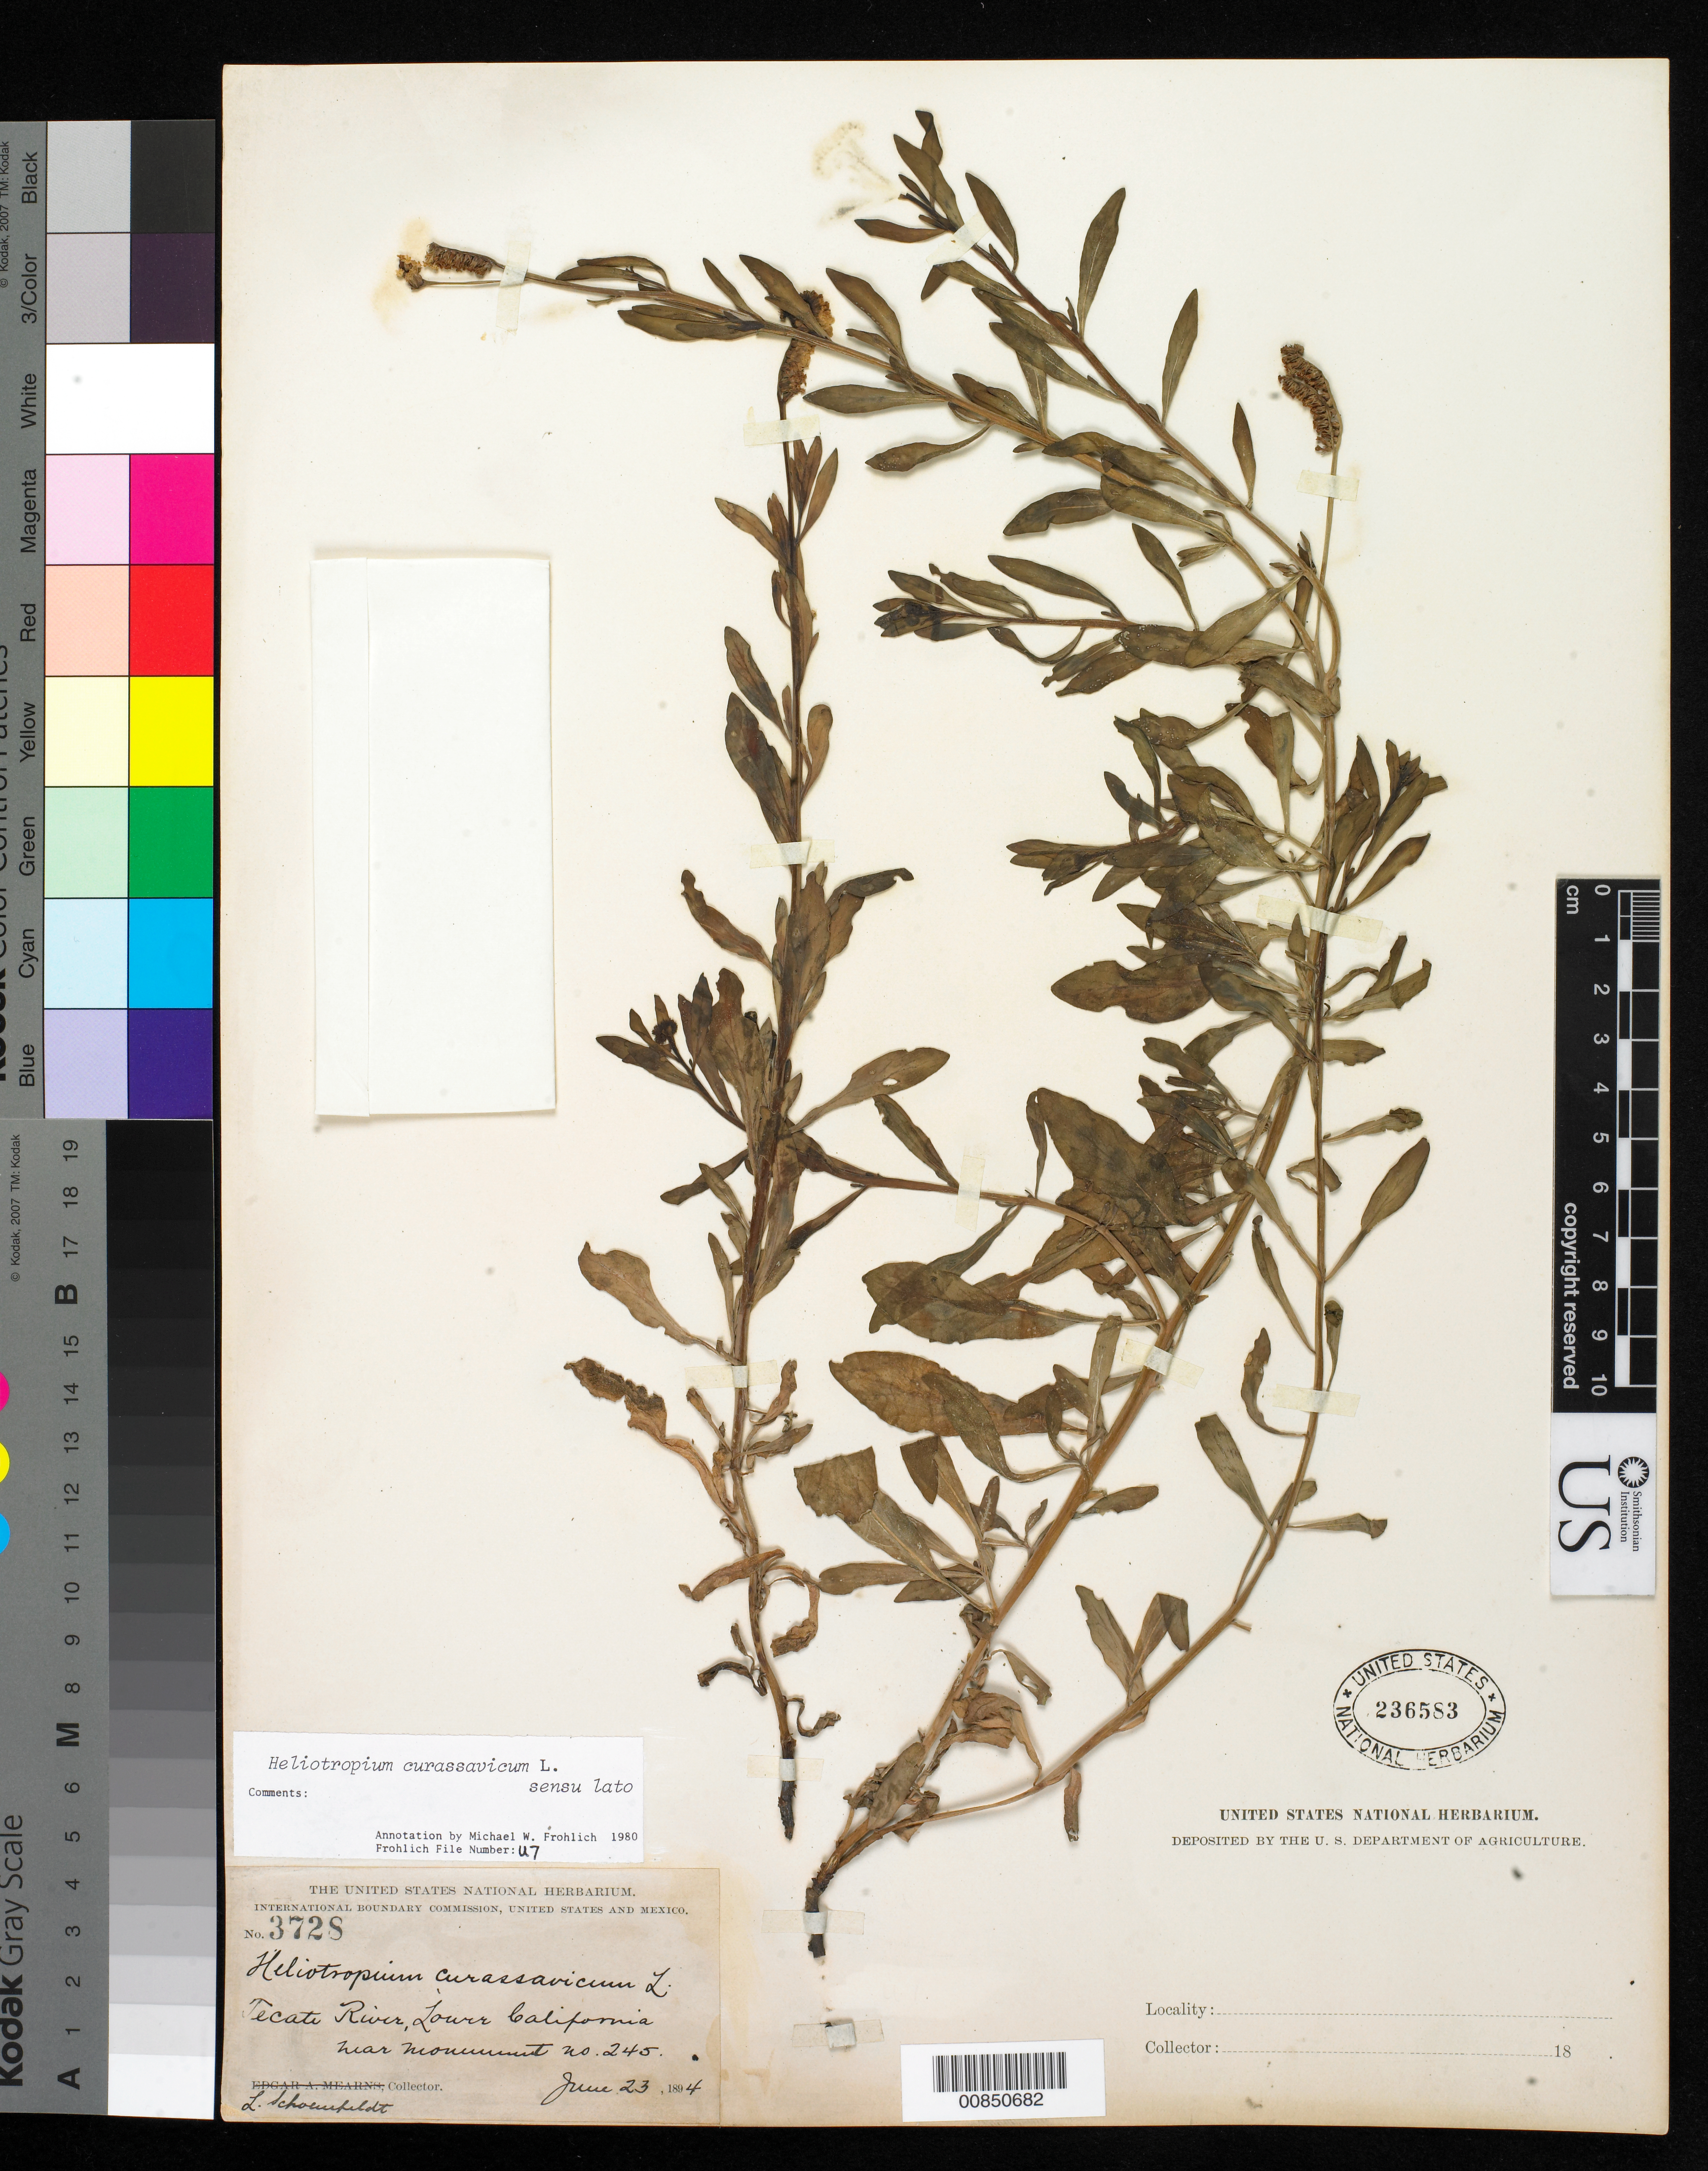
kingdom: Plantae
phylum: Tracheophyta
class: Magnoliopsida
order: Boraginales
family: Heliotropiaceae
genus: Heliotropium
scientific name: Heliotropium curassavicum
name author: L.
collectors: L. Schoenfeldt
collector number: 3728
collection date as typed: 23 Jun 1894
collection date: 1894-06-23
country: Mexico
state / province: Baja California Norte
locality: Tecate River, Baja California. Near monument 245.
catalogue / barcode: US 236583